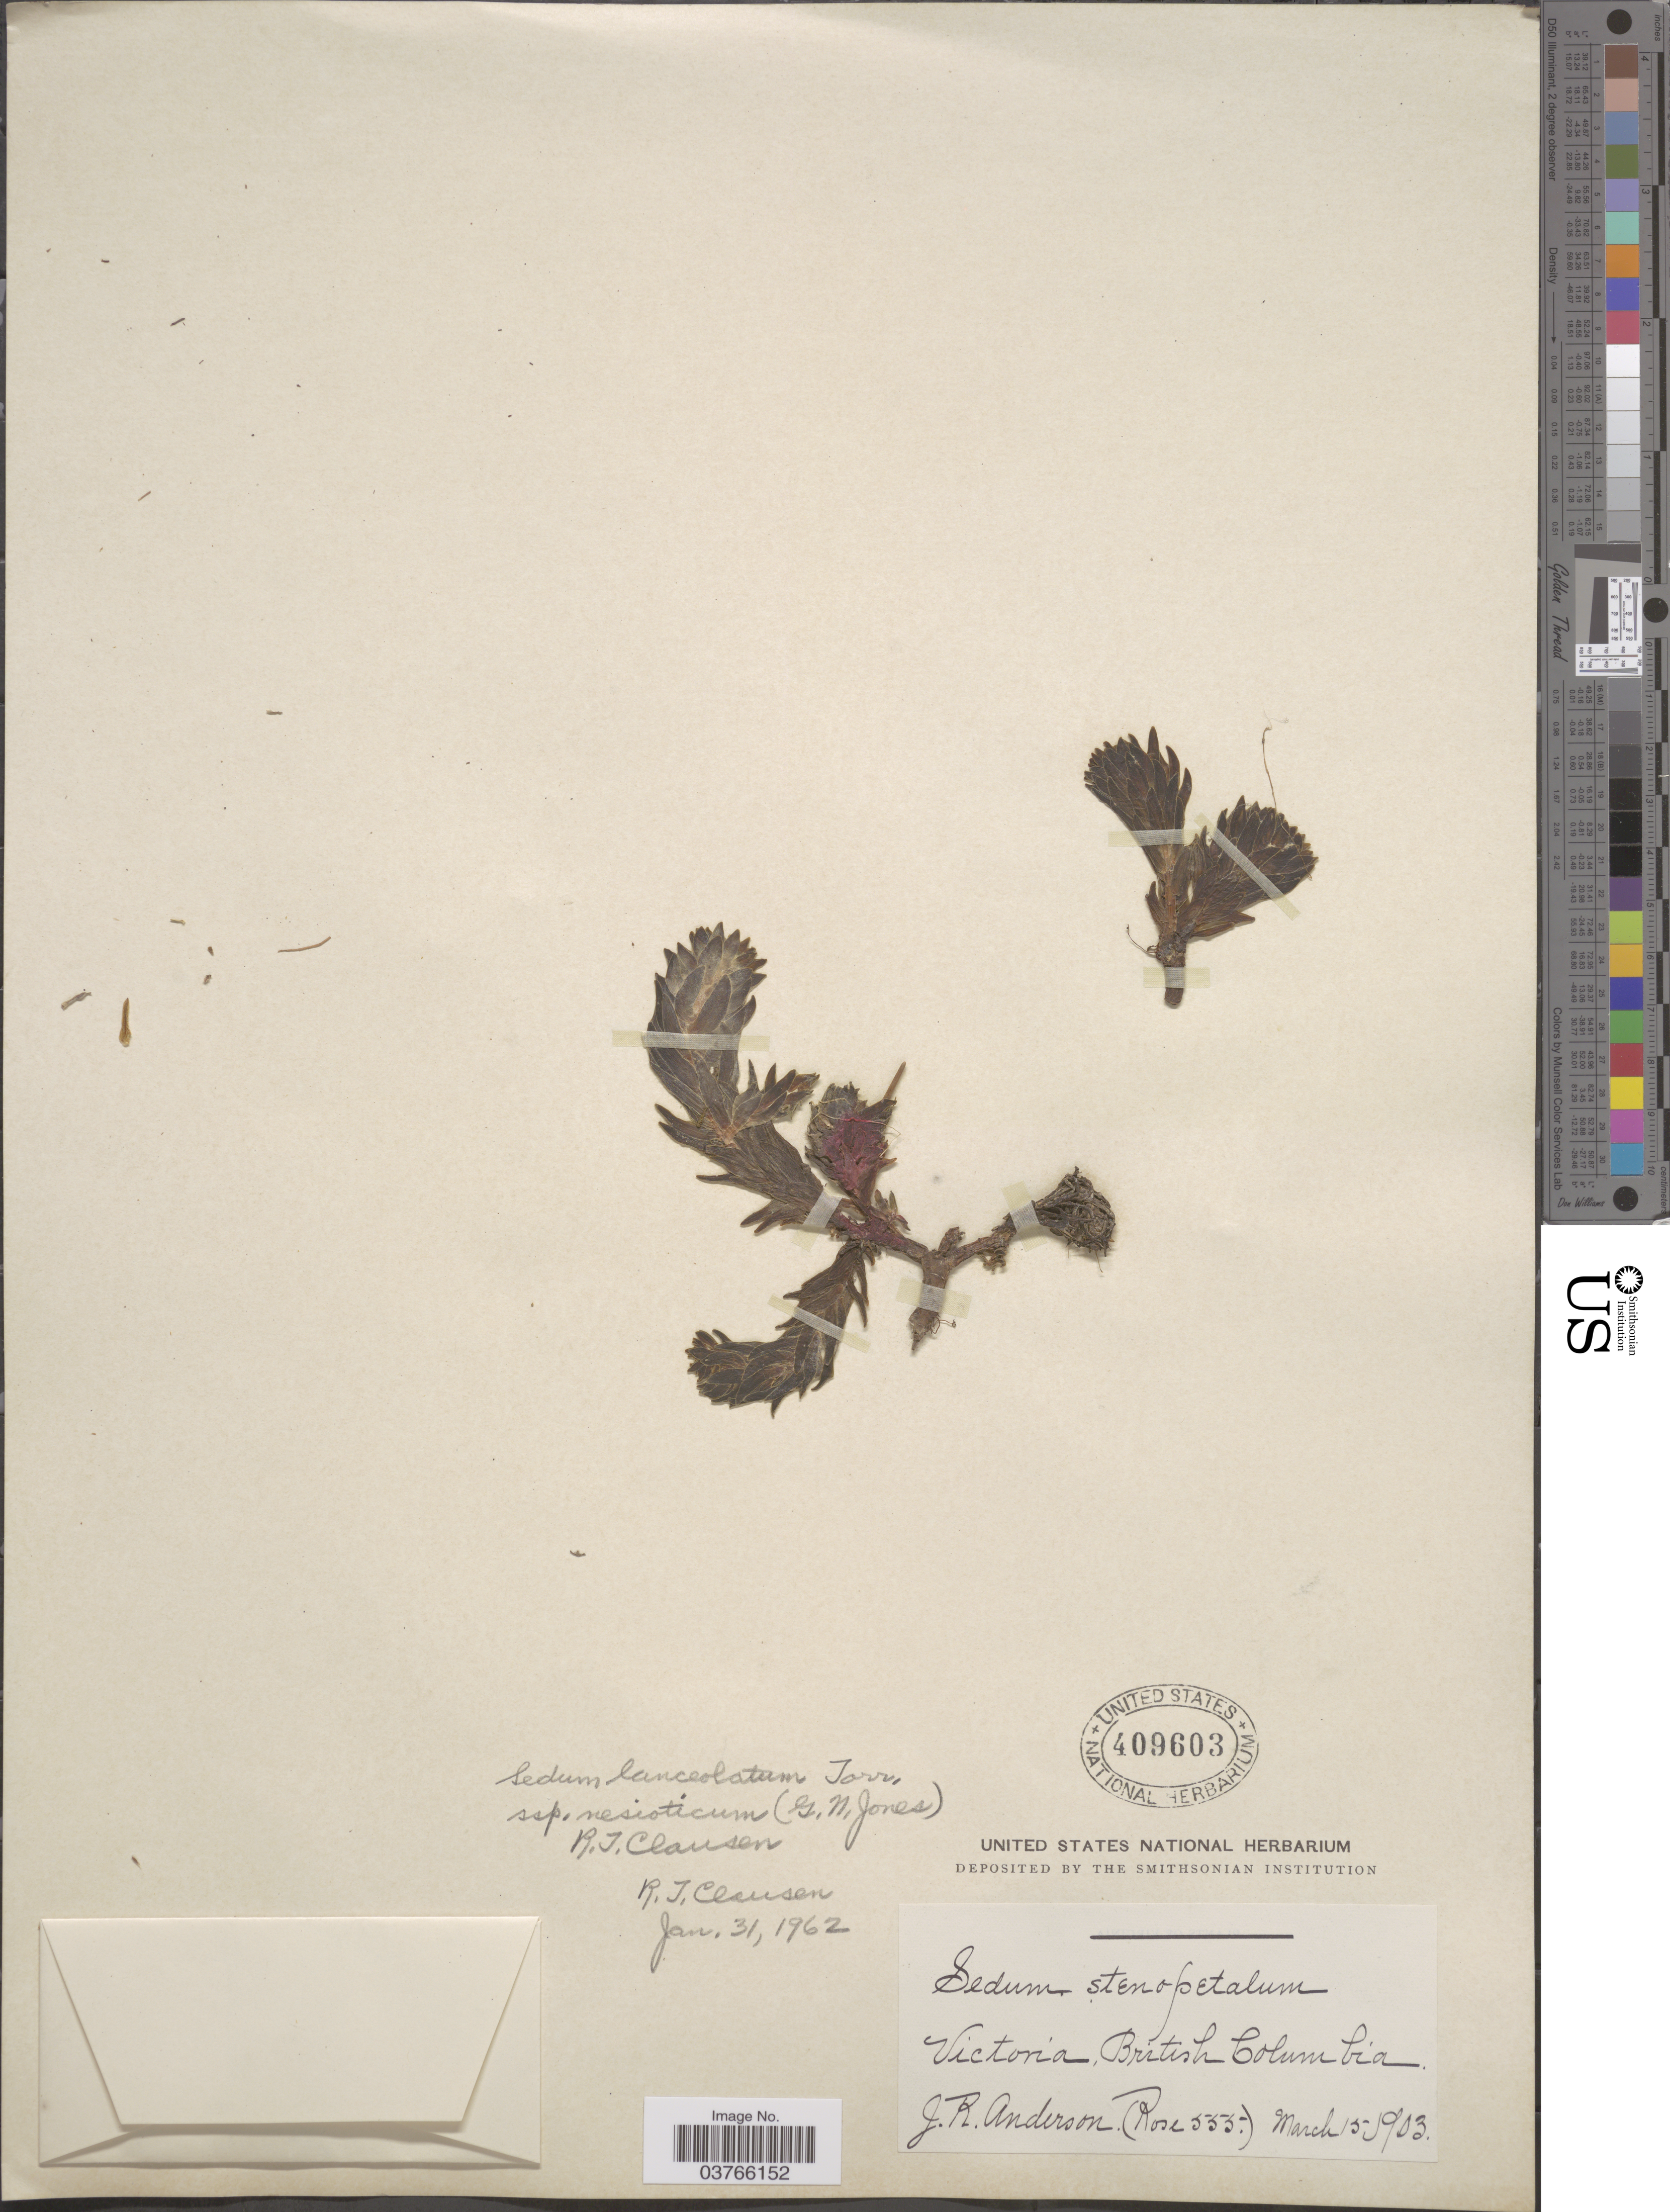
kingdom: Plantae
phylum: Tracheophyta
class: Magnoliopsida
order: Saxifragales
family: Crassulaceae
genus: Sedum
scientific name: Sedum lanceolatum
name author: Torr.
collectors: J. R. Anderson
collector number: Rose555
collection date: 1903-03-15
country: Canada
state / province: British Columbia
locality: Victoria.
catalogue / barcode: US 409603